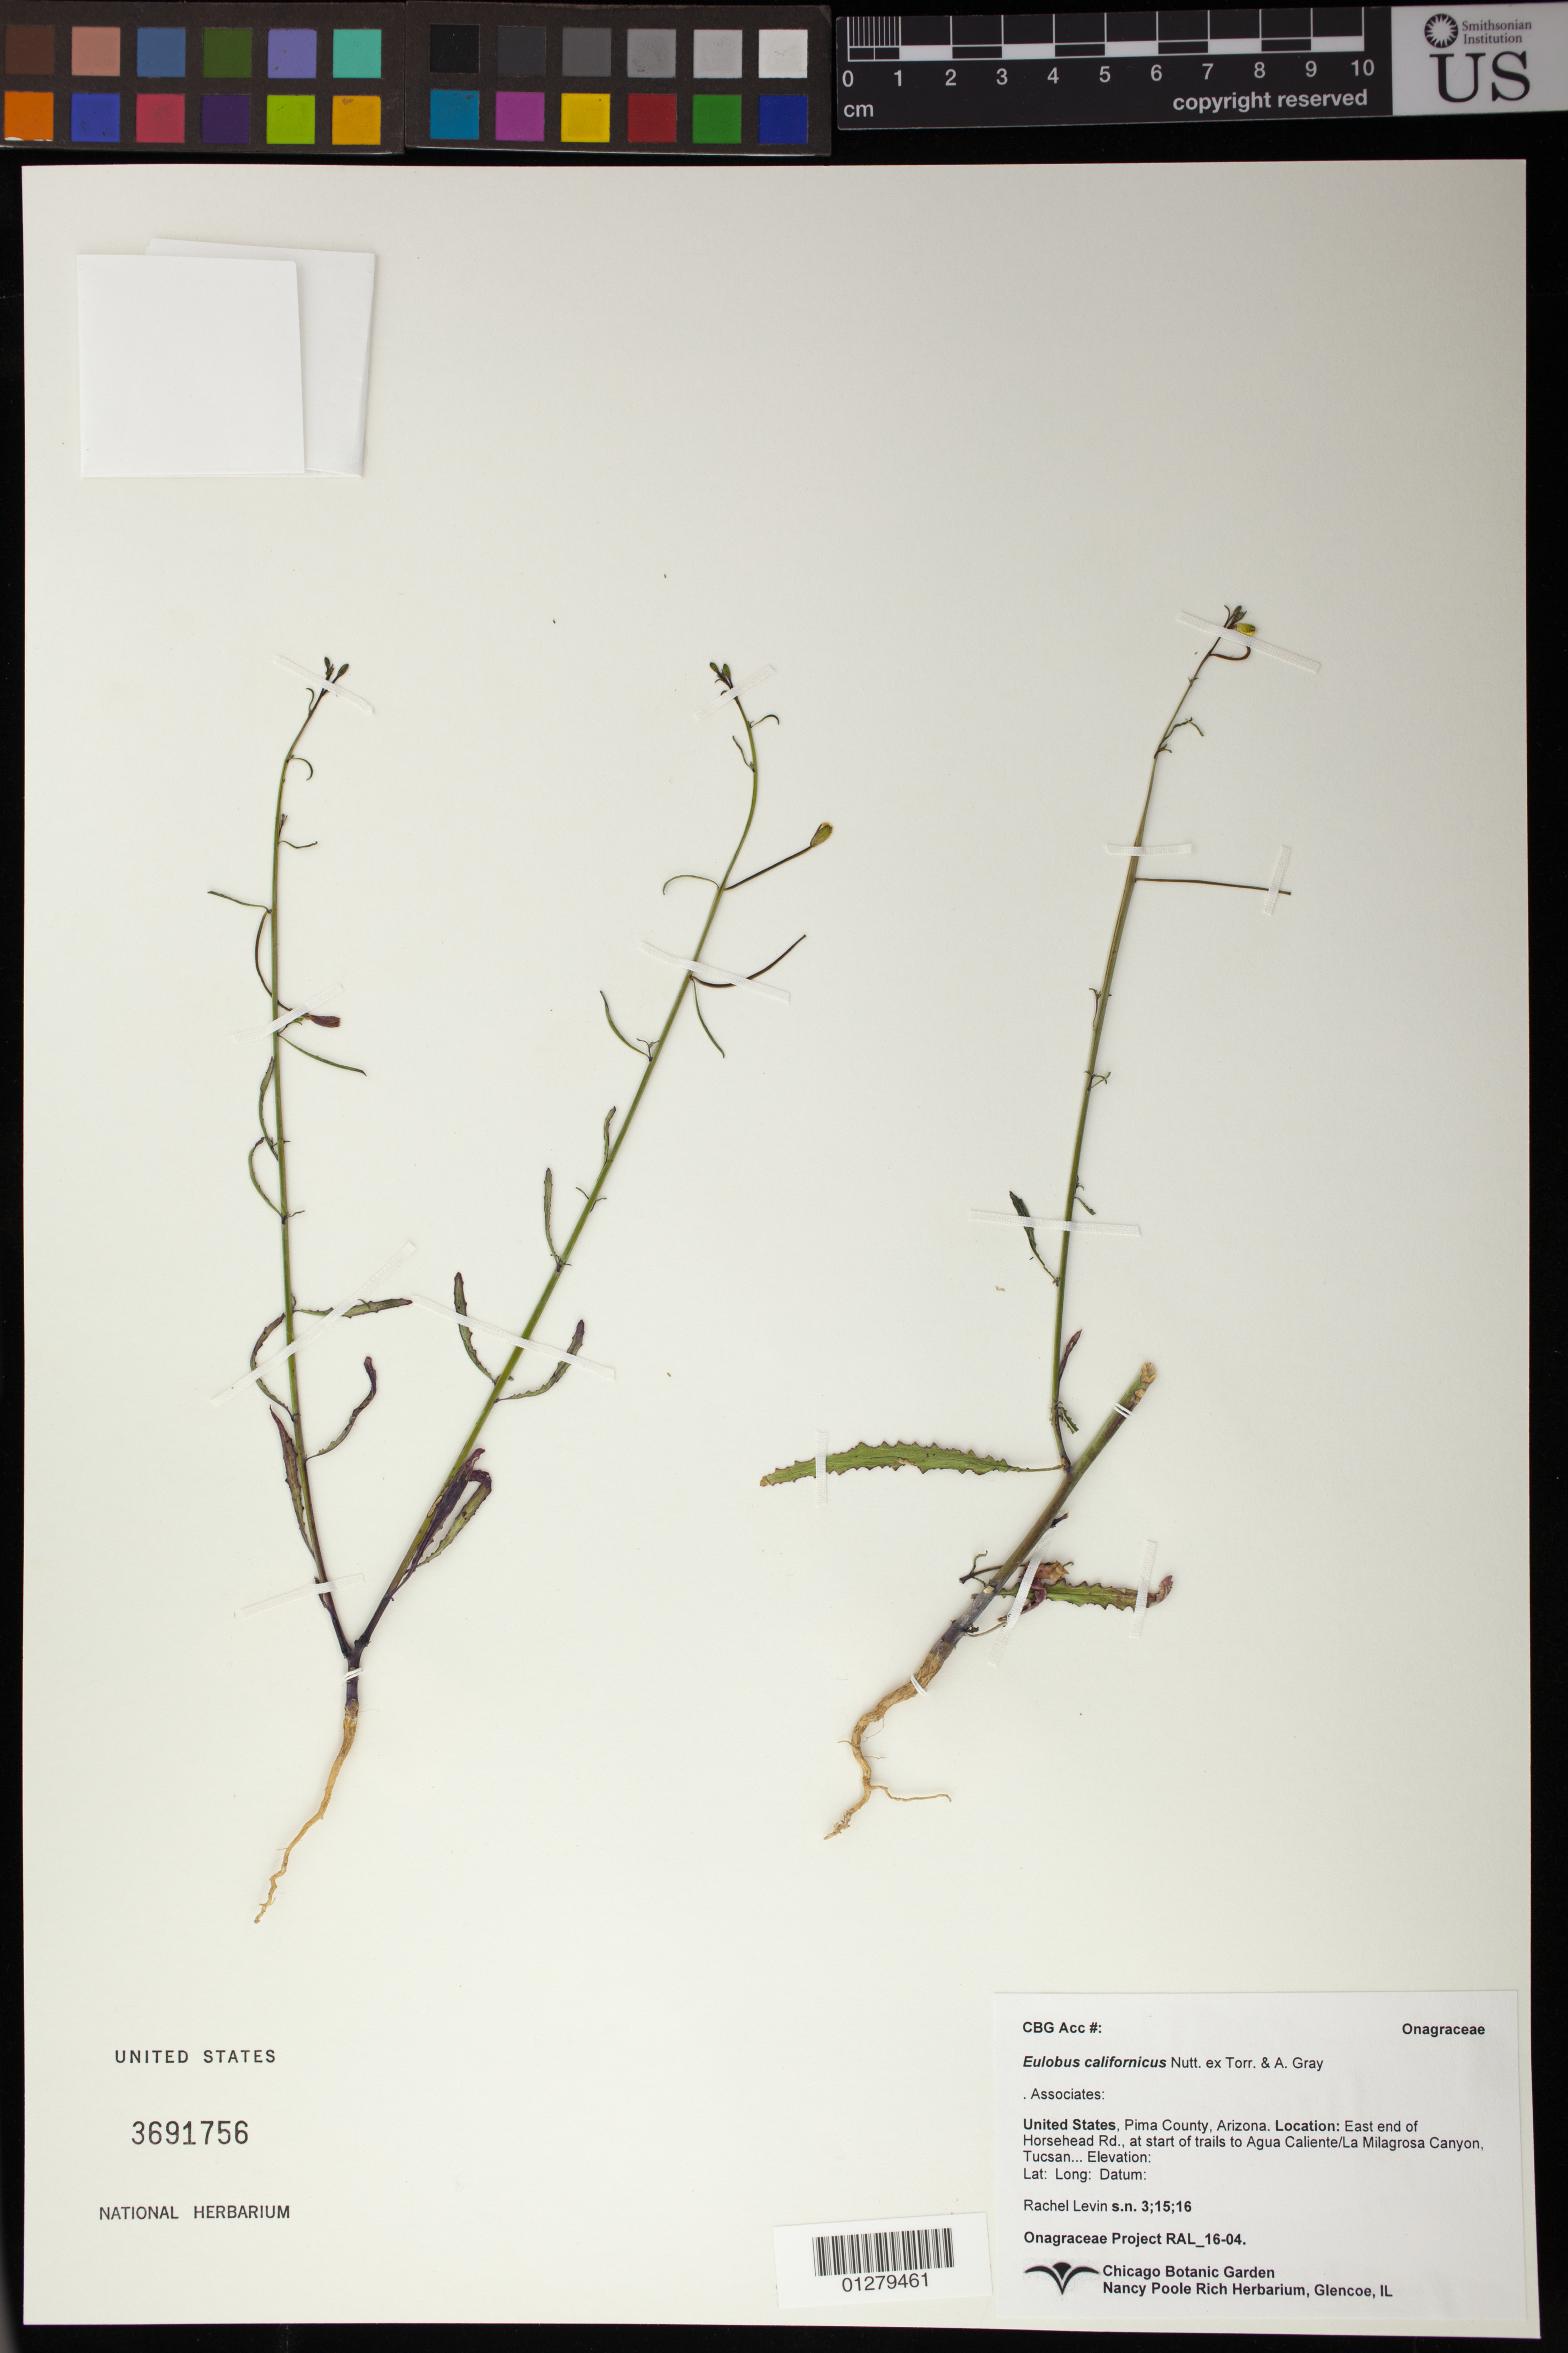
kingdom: Plantae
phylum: Tracheophyta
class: Magnoliopsida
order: Myrtales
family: Onagraceae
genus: Eulobus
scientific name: Eulobus californicus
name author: Nutt. ex Torr. & A. Gray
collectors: R. A. Levin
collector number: RAL 16-04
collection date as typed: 3/14/16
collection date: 2016-03-14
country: United States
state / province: Arizona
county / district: Maricopa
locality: Aqua Caliente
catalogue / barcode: US 3691756